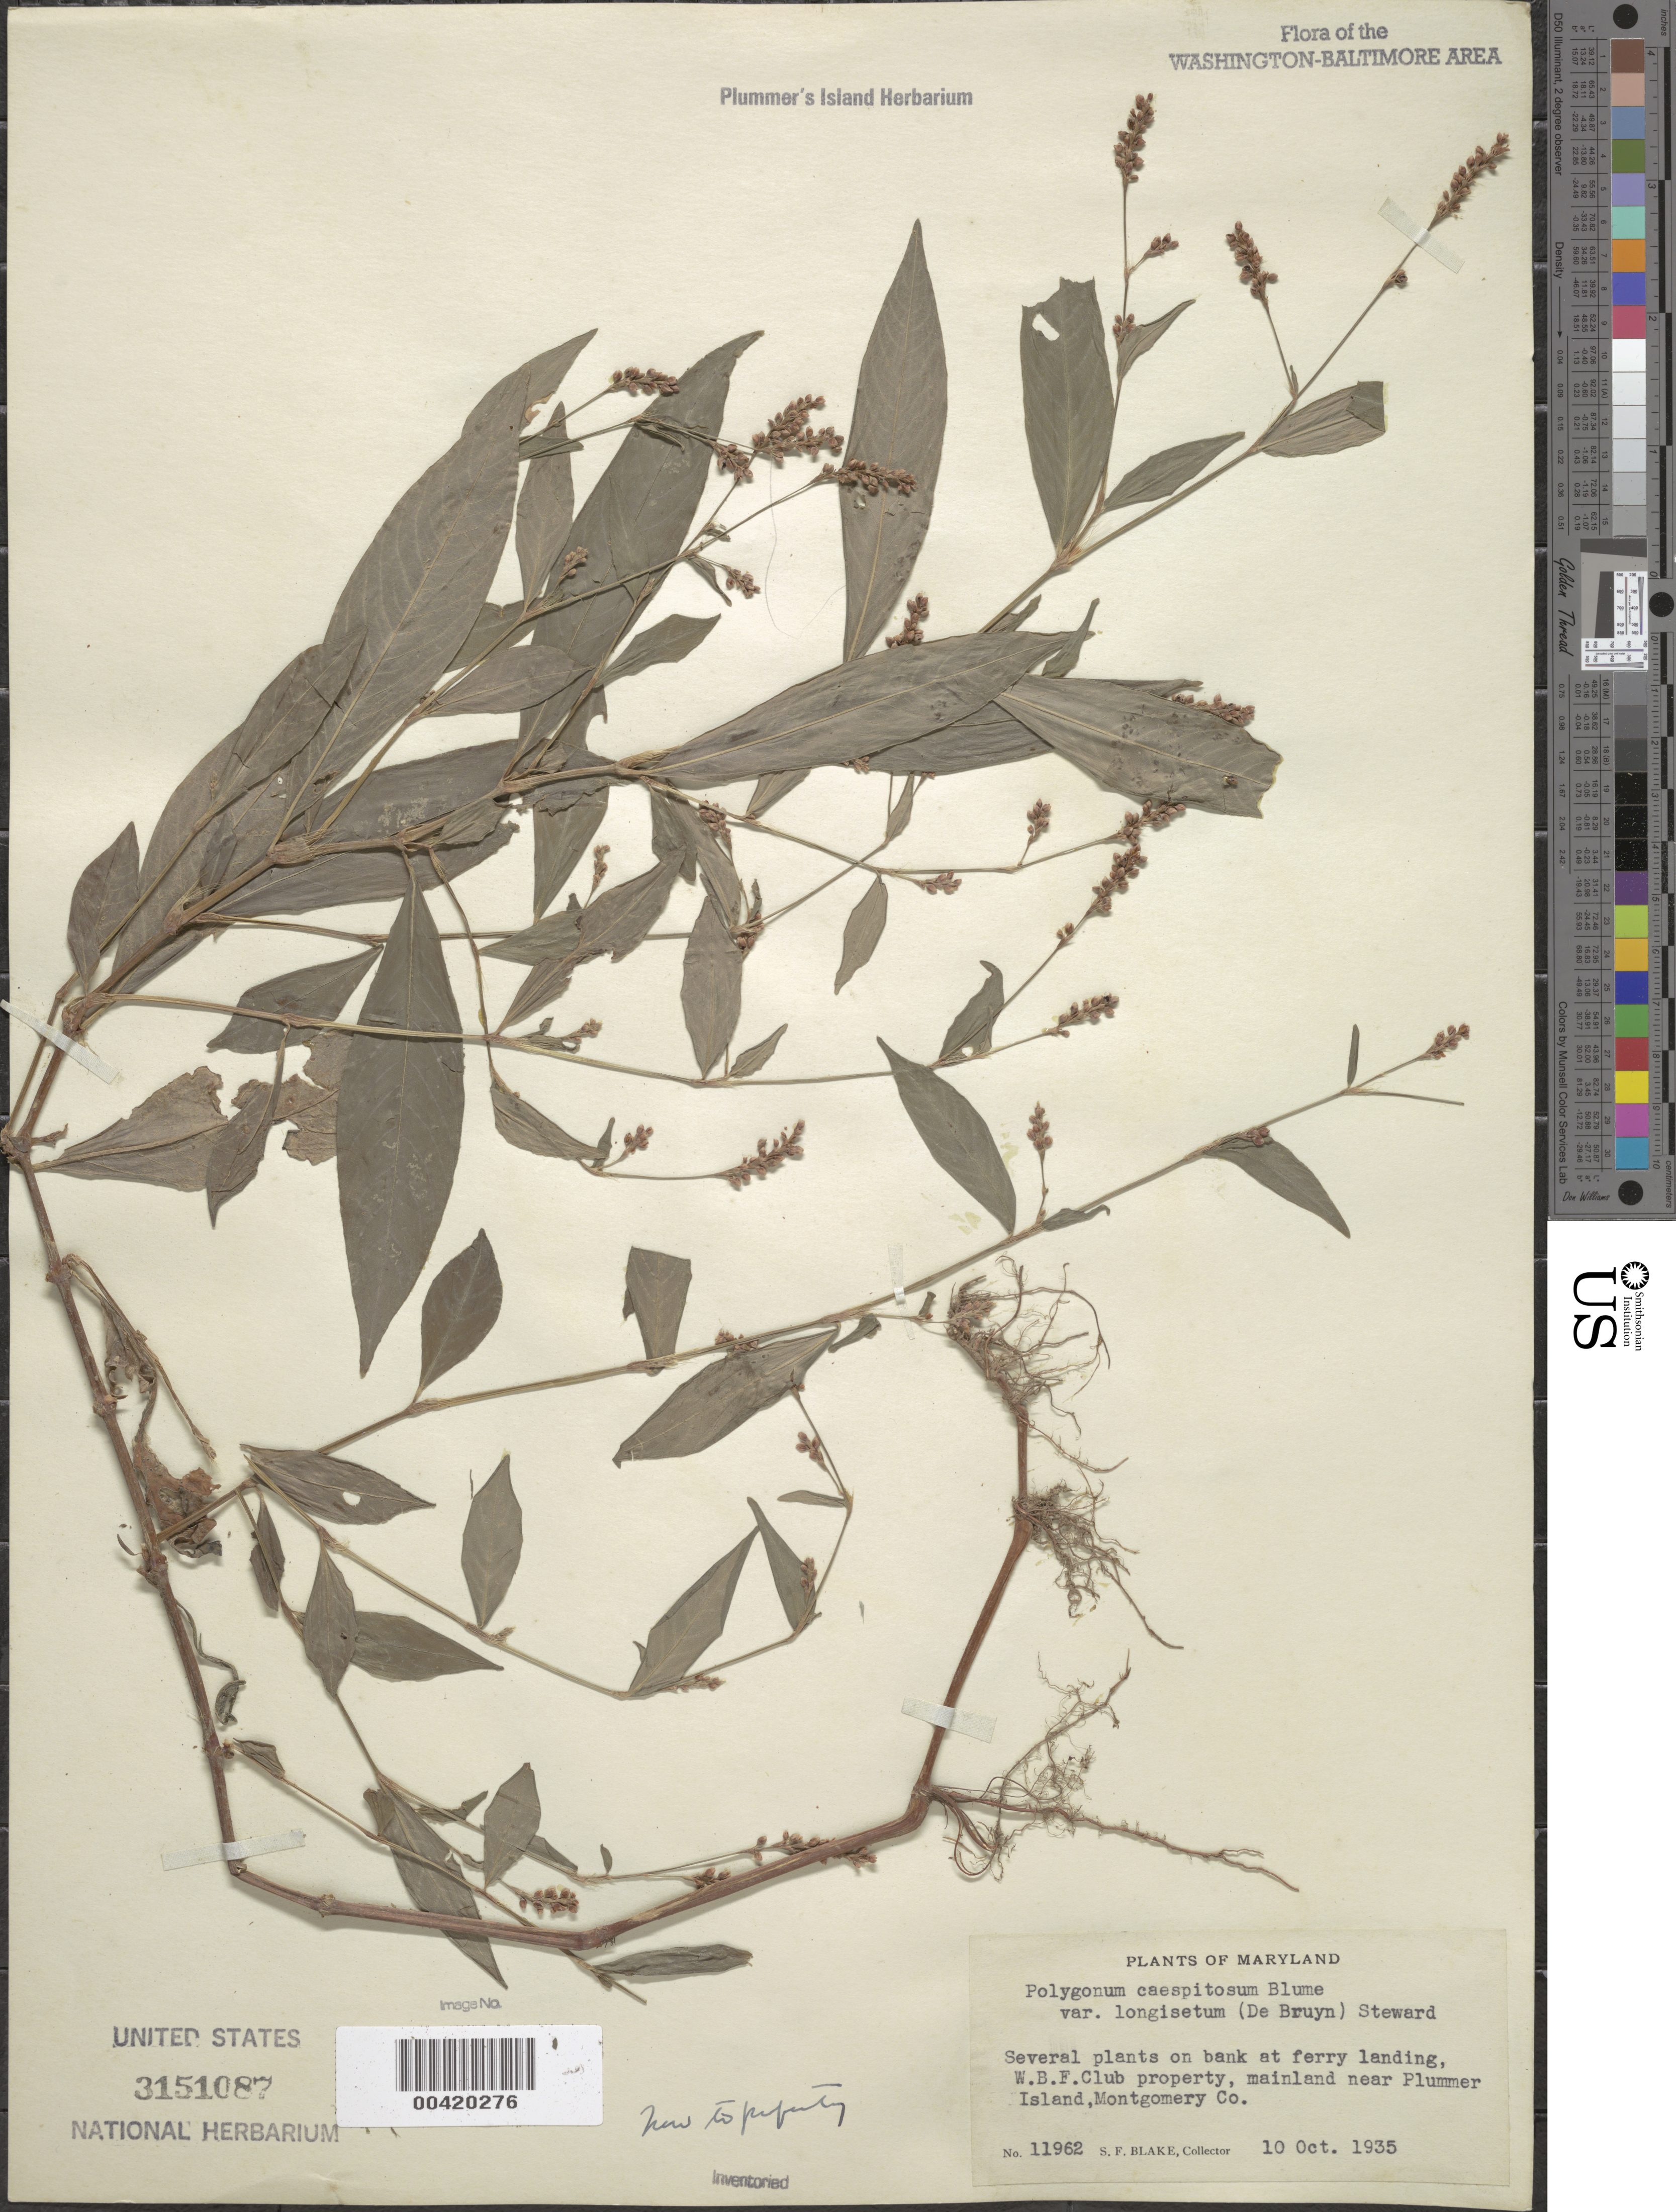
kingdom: Plantae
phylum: Tracheophyta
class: Magnoliopsida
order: Caryophyllales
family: Polygonaceae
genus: Persicaria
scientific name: Persicaria longiseta (Bruijn) Kitag.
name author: (Bruijn &) Kitag.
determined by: Atha, D. E.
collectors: S. Blake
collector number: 11962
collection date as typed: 10 Oct 1935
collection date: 1935-10-10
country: United States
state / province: Maryland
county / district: Montgomery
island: Plummers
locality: Plummer's Island; on bank at Ferry Landing C. & O. Canal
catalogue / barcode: US 3151087